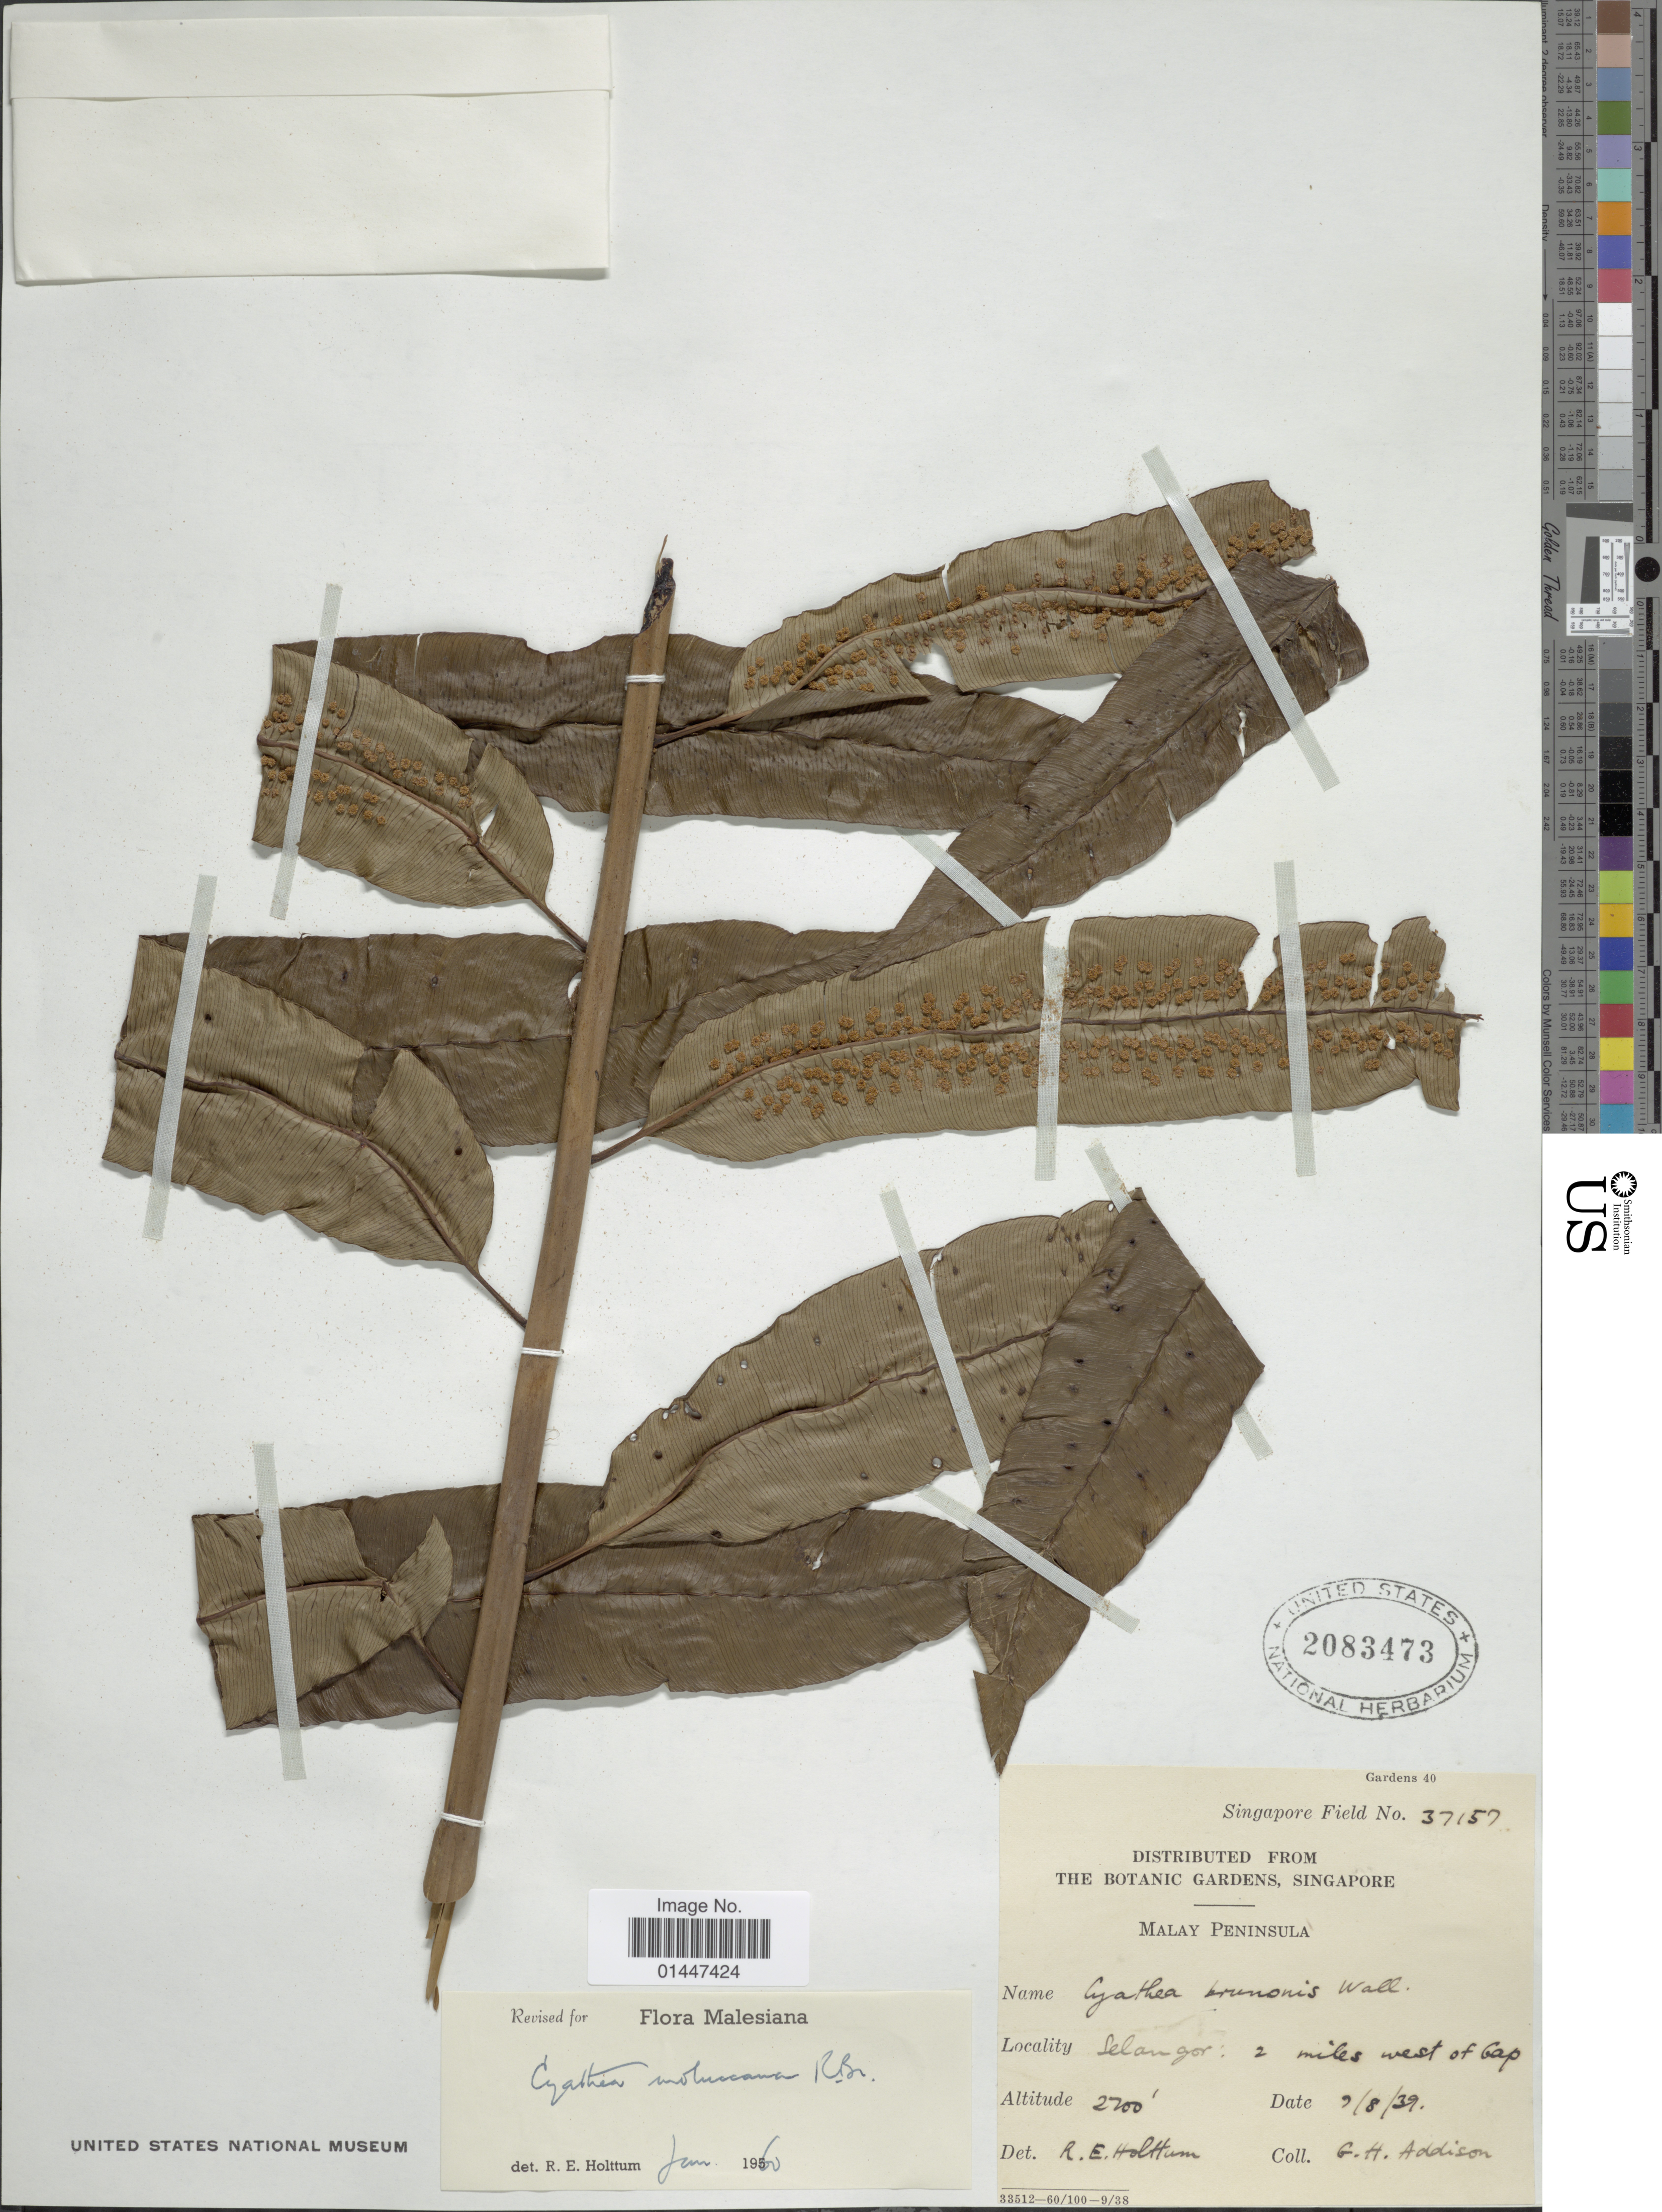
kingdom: Plantae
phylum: Tracheophyta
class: Polypodiopsida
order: Cyatheales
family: Cyatheaceae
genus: Sphaeropteris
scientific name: Sphaeropteris moluccana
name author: (Desv.) R.M. Tryon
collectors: G. Addison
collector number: Singapore Field 37159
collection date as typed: Transcribed d/m/y: 9/8/39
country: Malaysia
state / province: Selangor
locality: Malay Peninsula. Selangor: 2 miles west of Gap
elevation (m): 823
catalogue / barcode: US 2083473